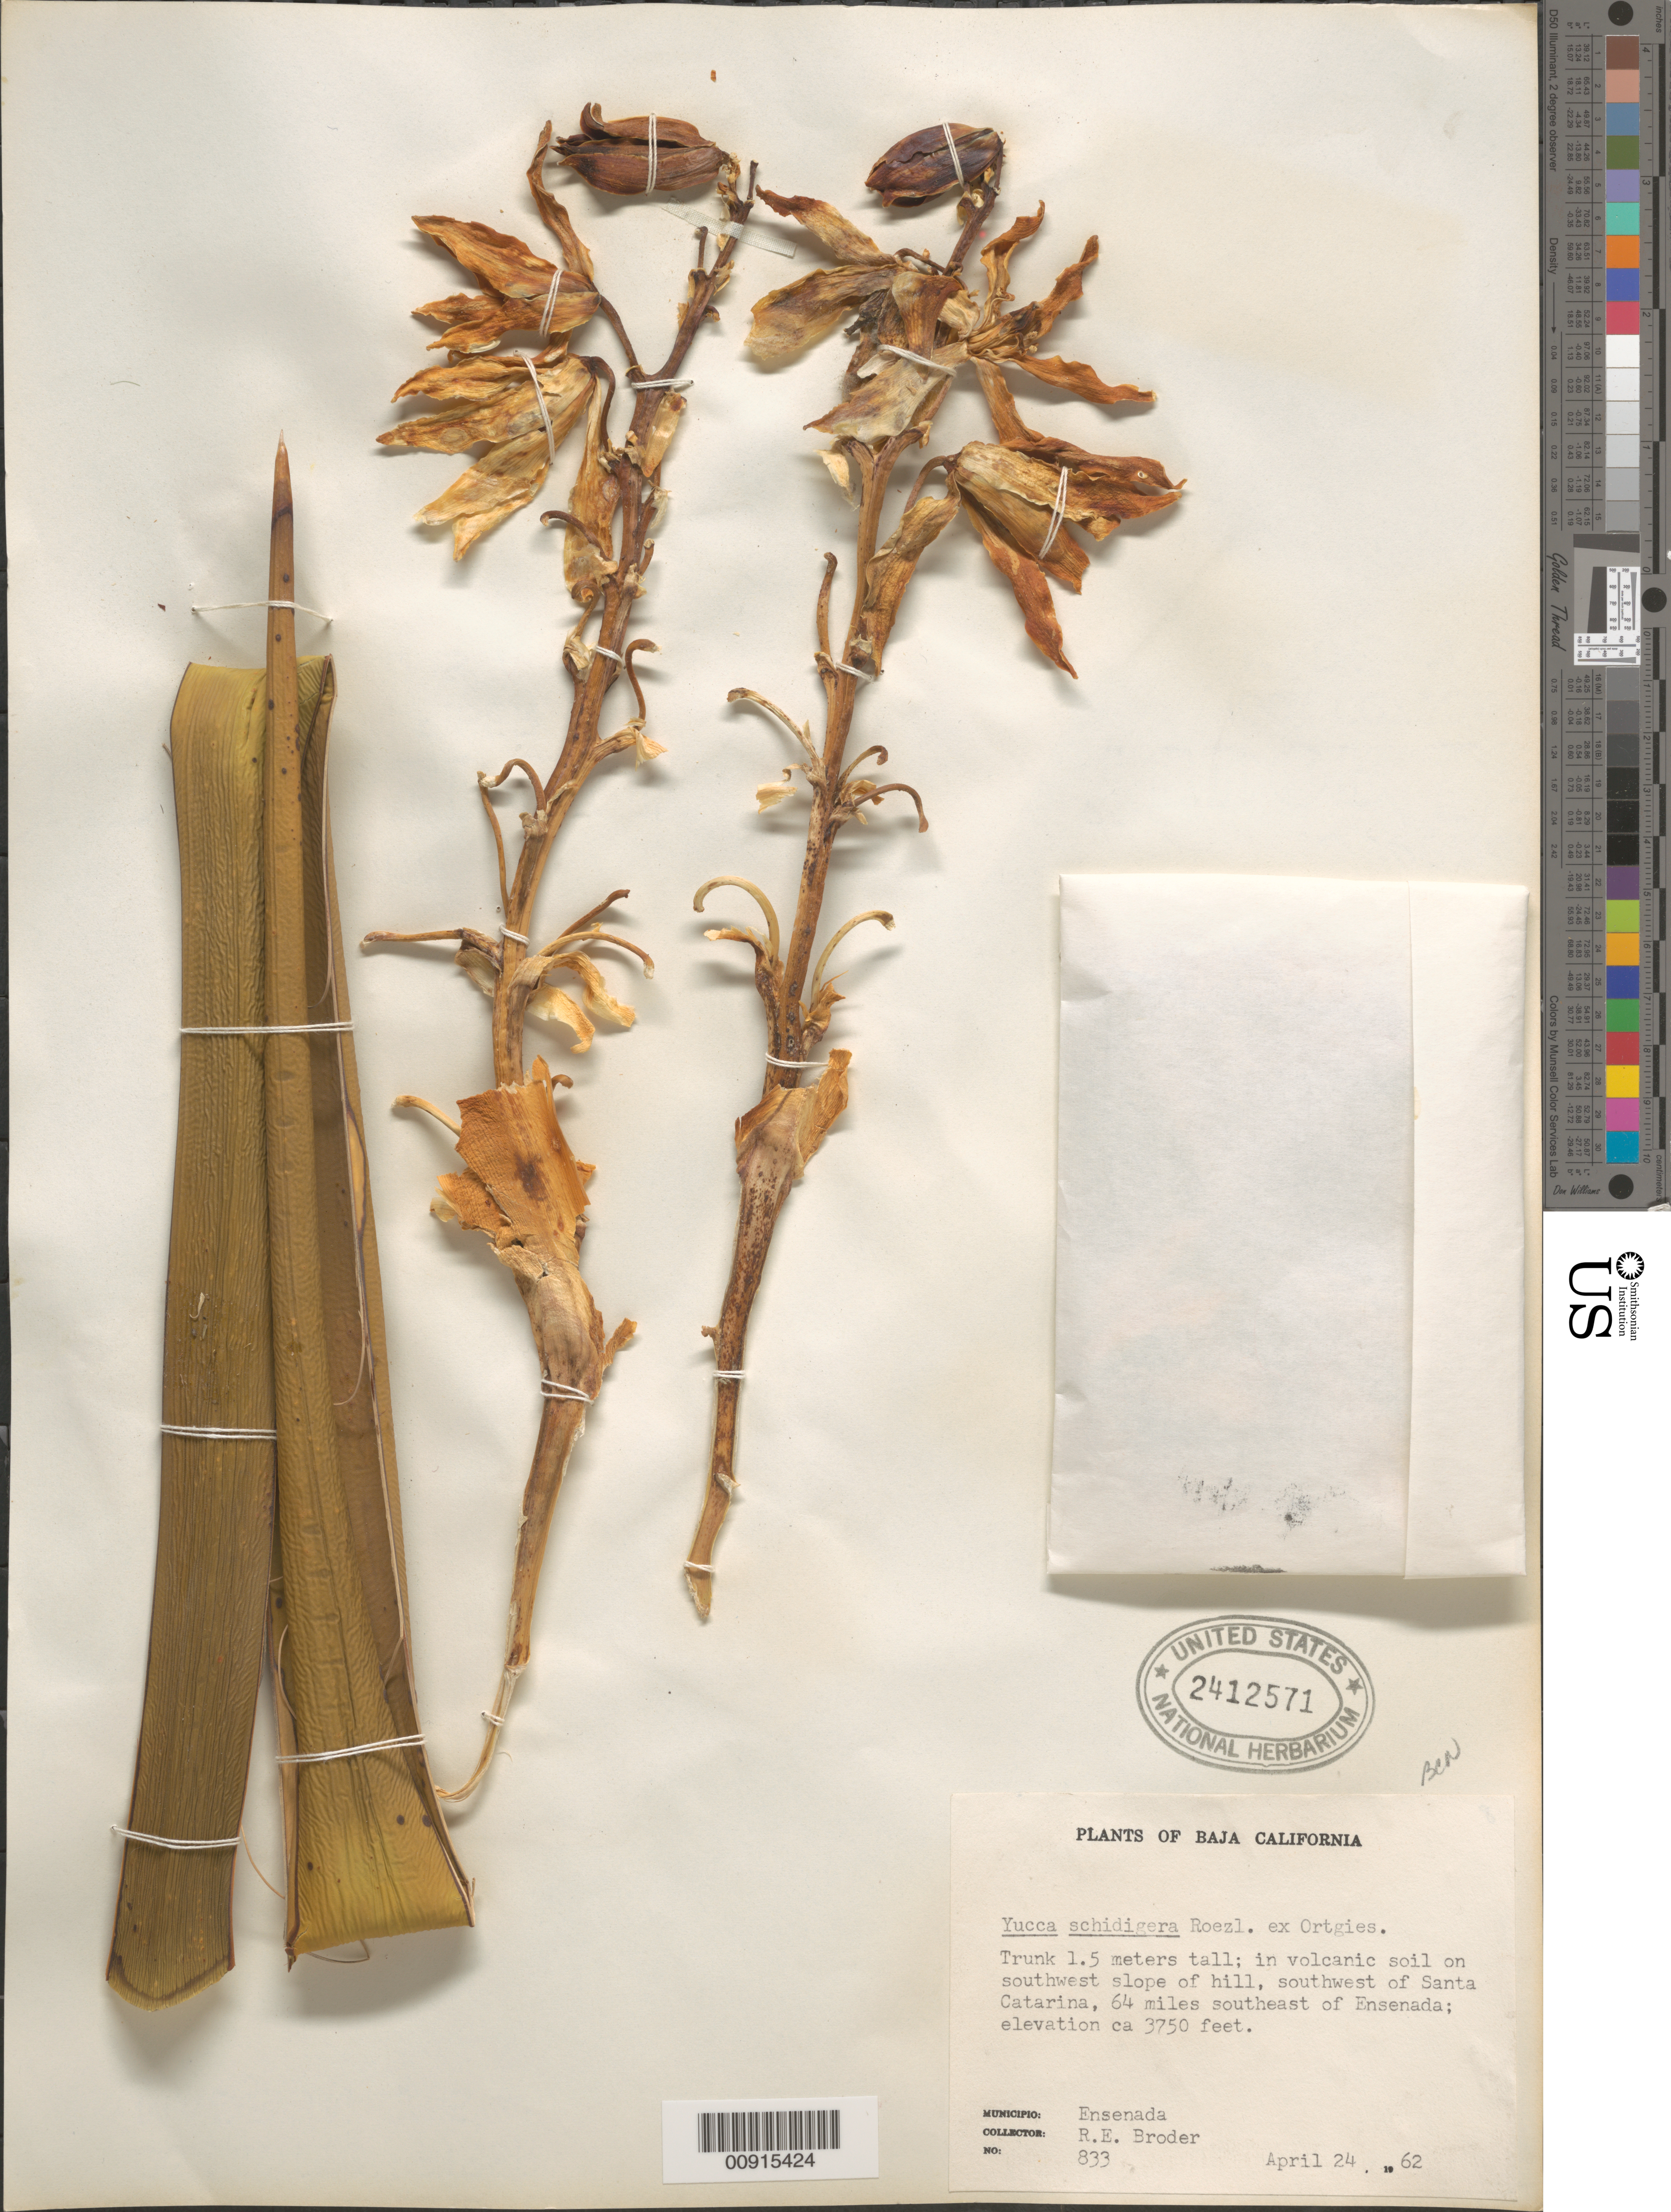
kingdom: Plantae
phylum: Tracheophyta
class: Liliopsida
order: Asparagales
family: Asparagaceae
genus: Yucca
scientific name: Yucca schidigera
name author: Roezl ex Ortgies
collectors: R. Broder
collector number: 833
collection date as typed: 24 Apr 1962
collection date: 1962-04-24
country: Mexico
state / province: Baja California Norte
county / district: Ensenada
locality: Southwest of Santa Catarina , 64 miles southeast of Ensenada, Municipio Ensenada, Baja California.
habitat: In volcanic soil on southwest slope of hill.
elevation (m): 1143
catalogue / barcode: US 2412571